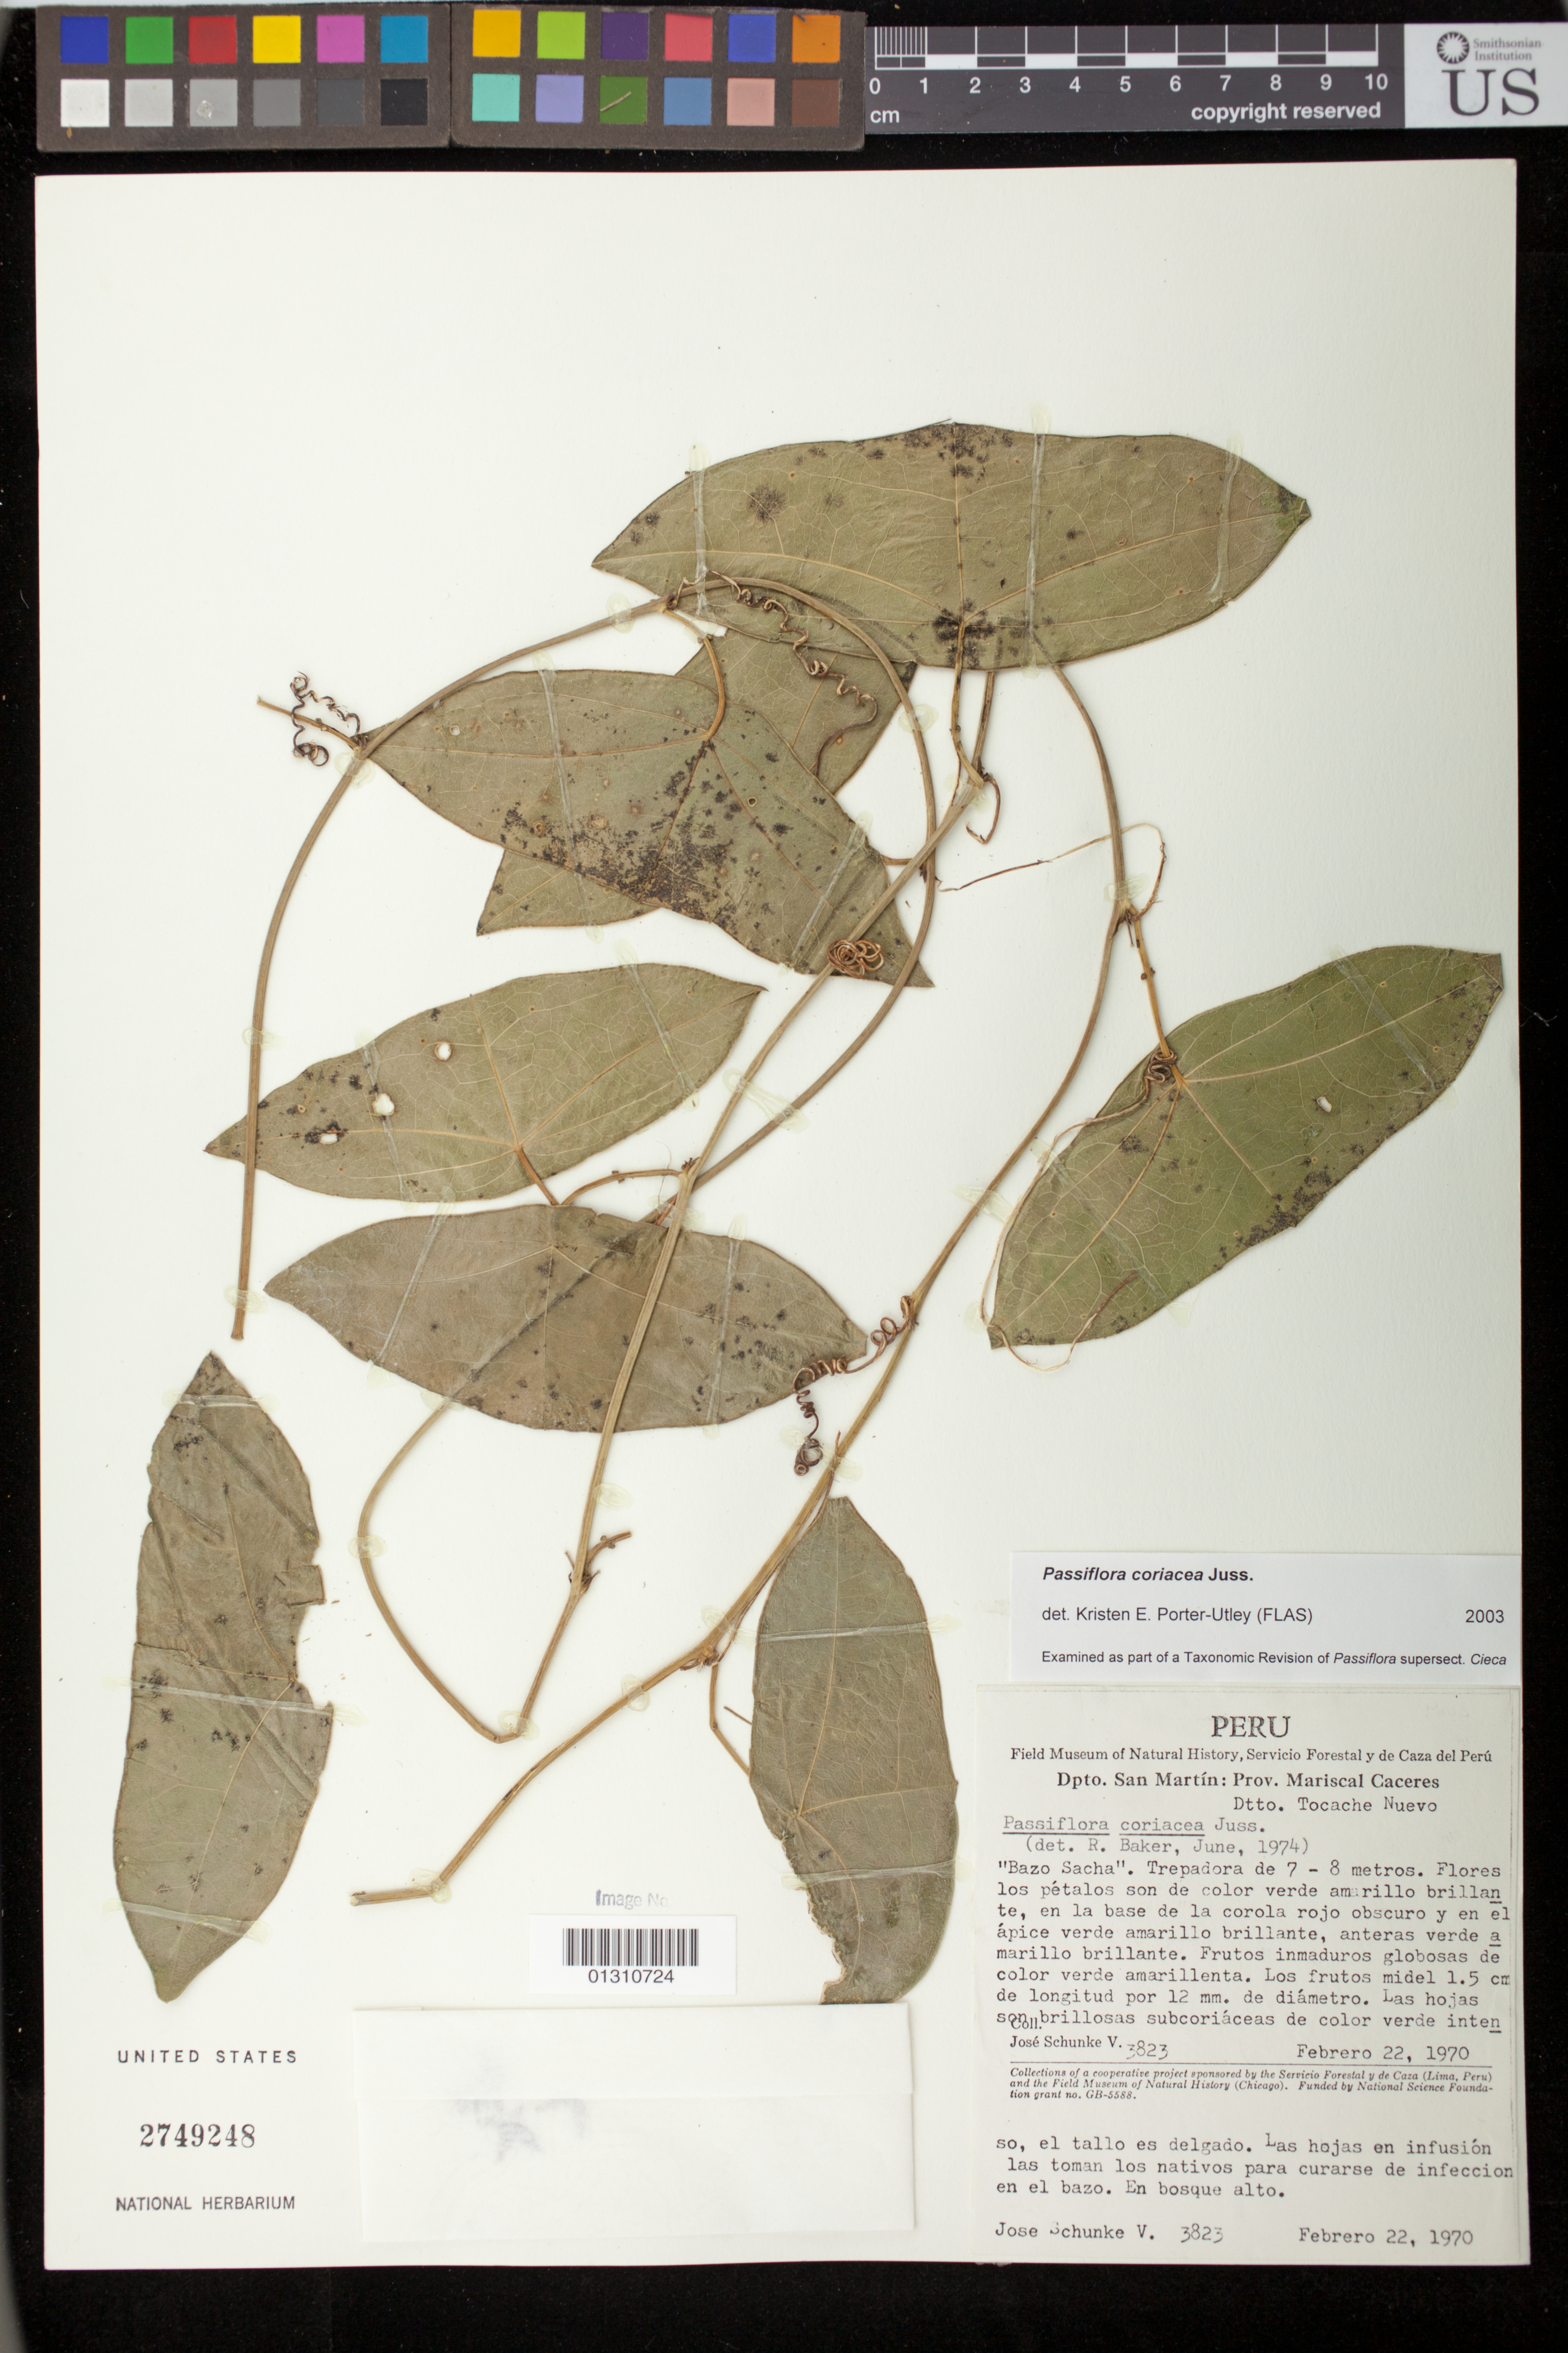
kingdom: Plantae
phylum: Tracheophyta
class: Magnoliopsida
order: Malpighiales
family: Passifloraceae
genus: Passiflora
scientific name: Passiflora coriacea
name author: A. Juss.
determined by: Porter-Utley, Kristen E.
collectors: J. Schunke Vigo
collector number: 3823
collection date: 1970-02-22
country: Peru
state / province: San Martín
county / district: Mariscal Cáceres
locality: Dtto. Tocache Nuevo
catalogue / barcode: US 2749248